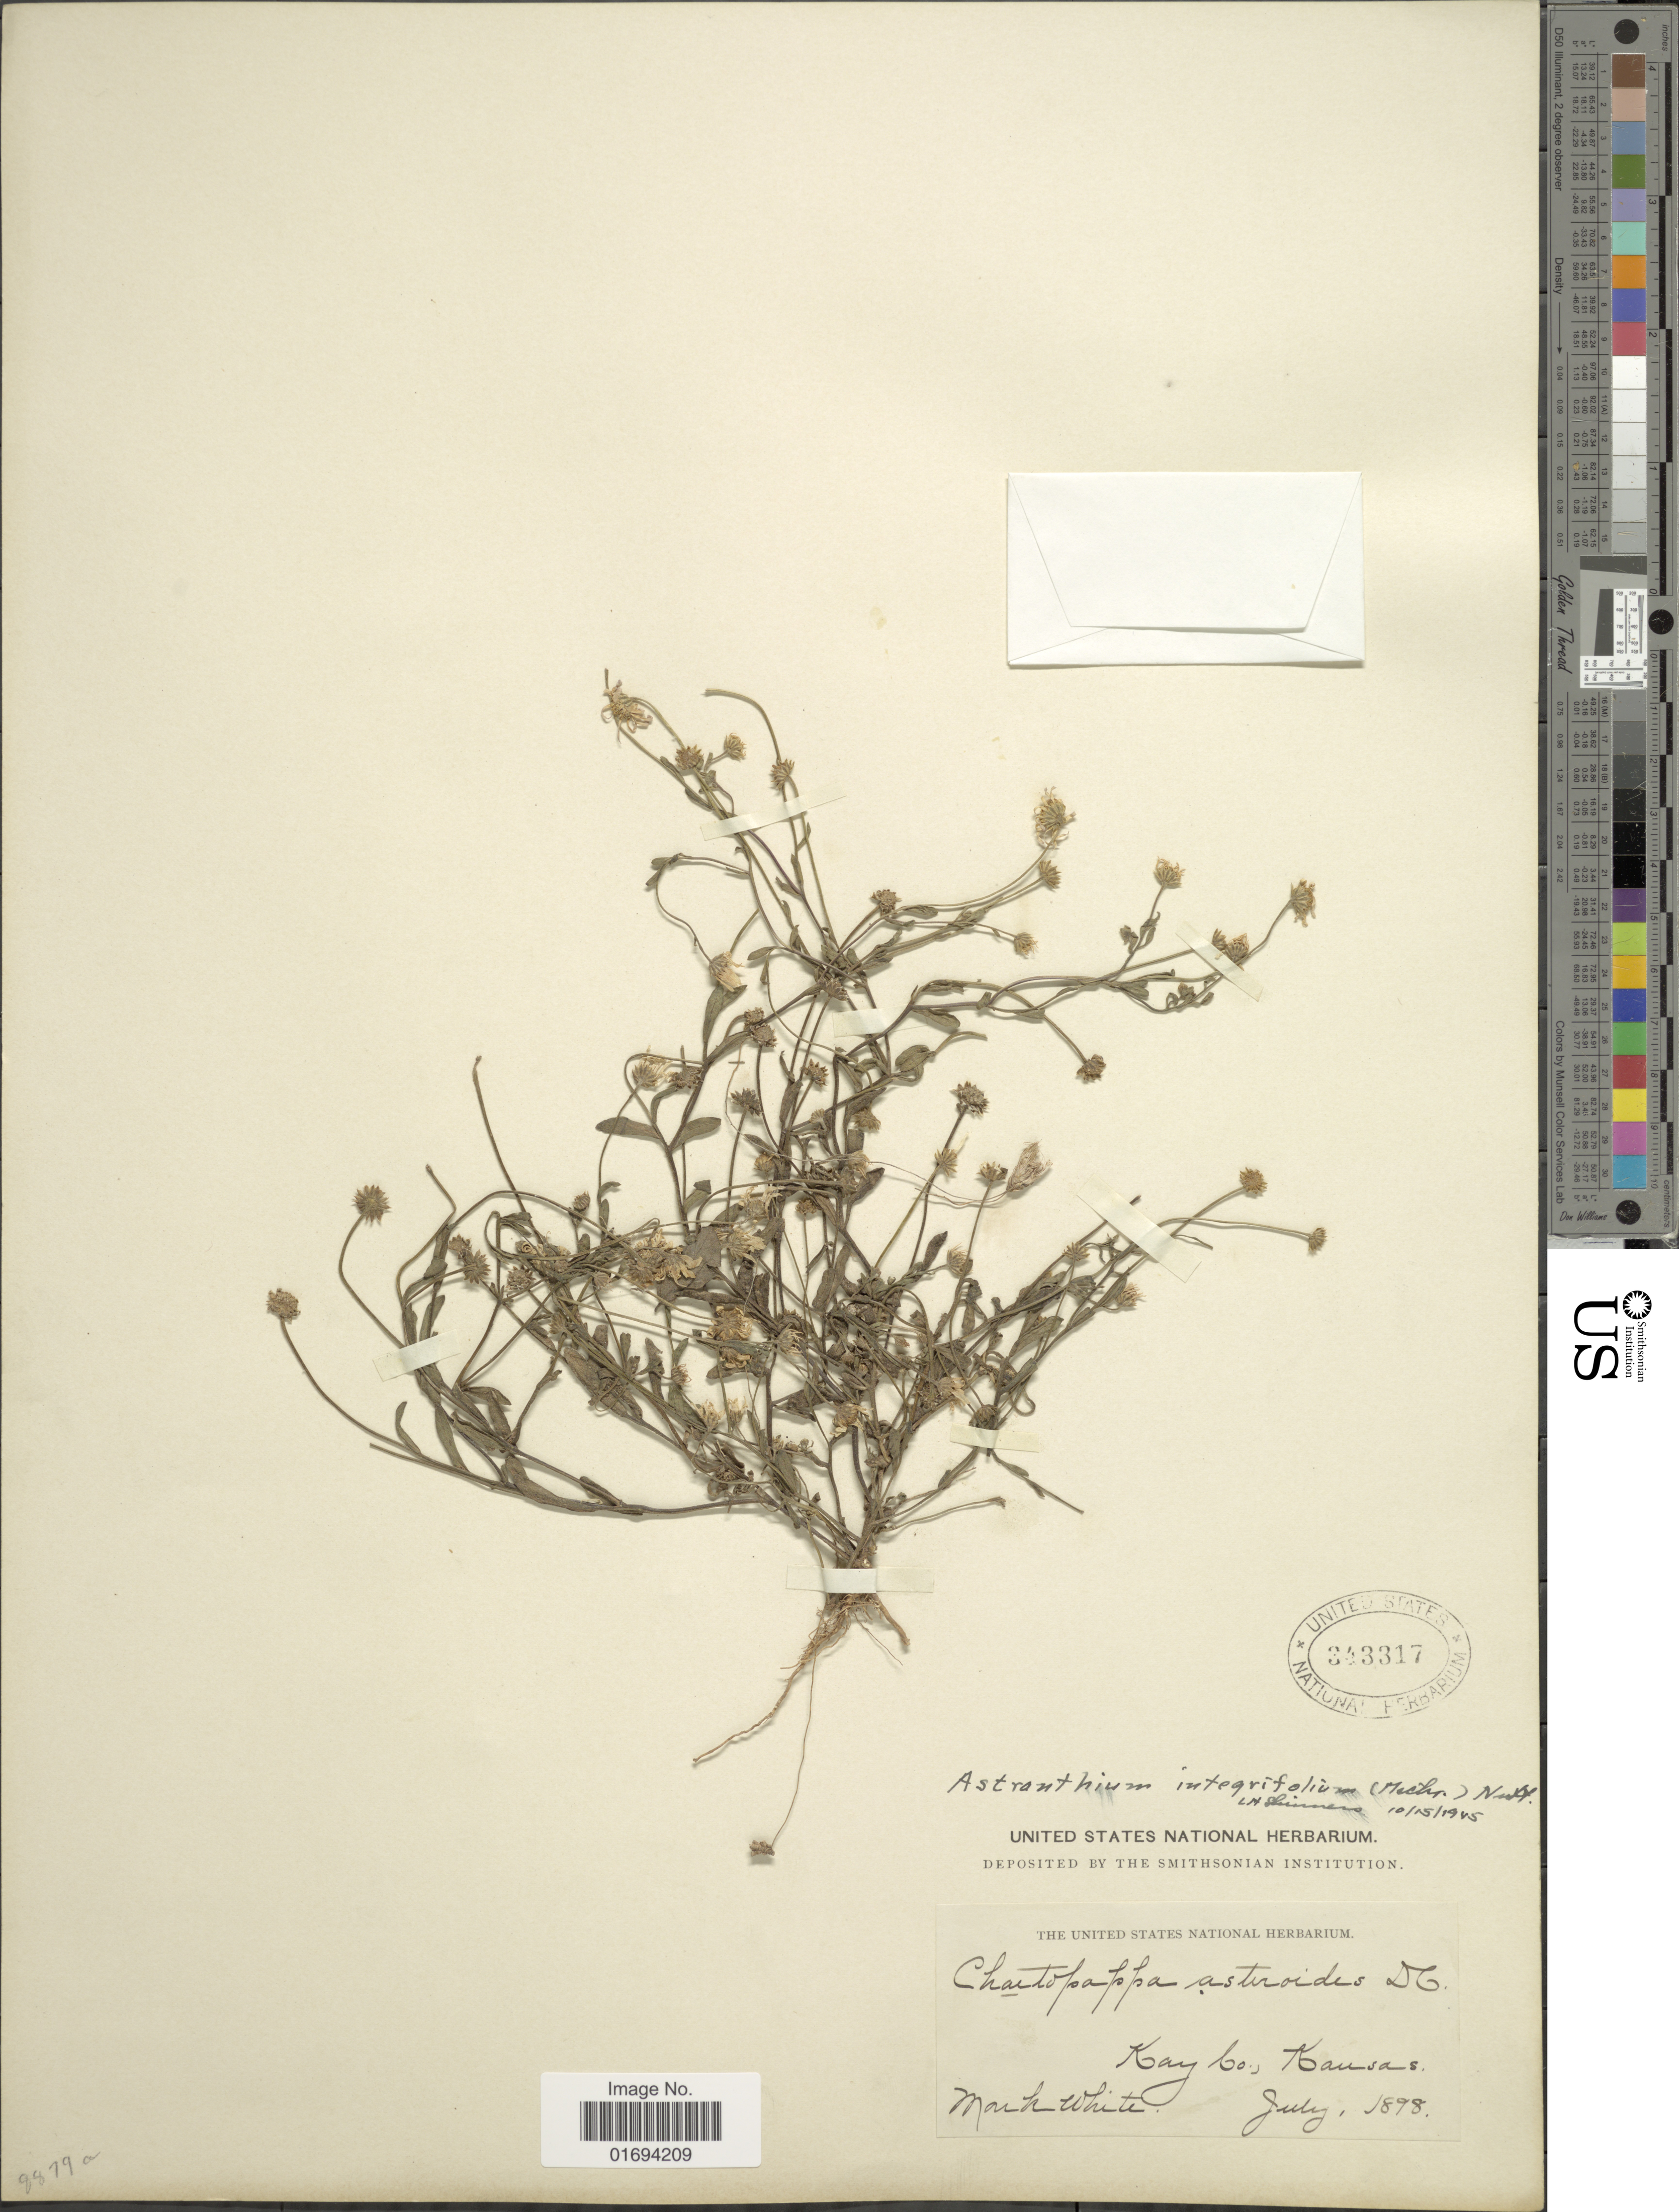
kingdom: Plantae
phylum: Tracheophyta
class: Magnoliopsida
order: Asterales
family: Asteraceae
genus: Astranthium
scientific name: Astranthium integrifolium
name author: (Michx.) Nutt.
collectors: M. White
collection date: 1898-07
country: United States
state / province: Kansas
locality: Kay Co., Kansas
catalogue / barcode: US 343317